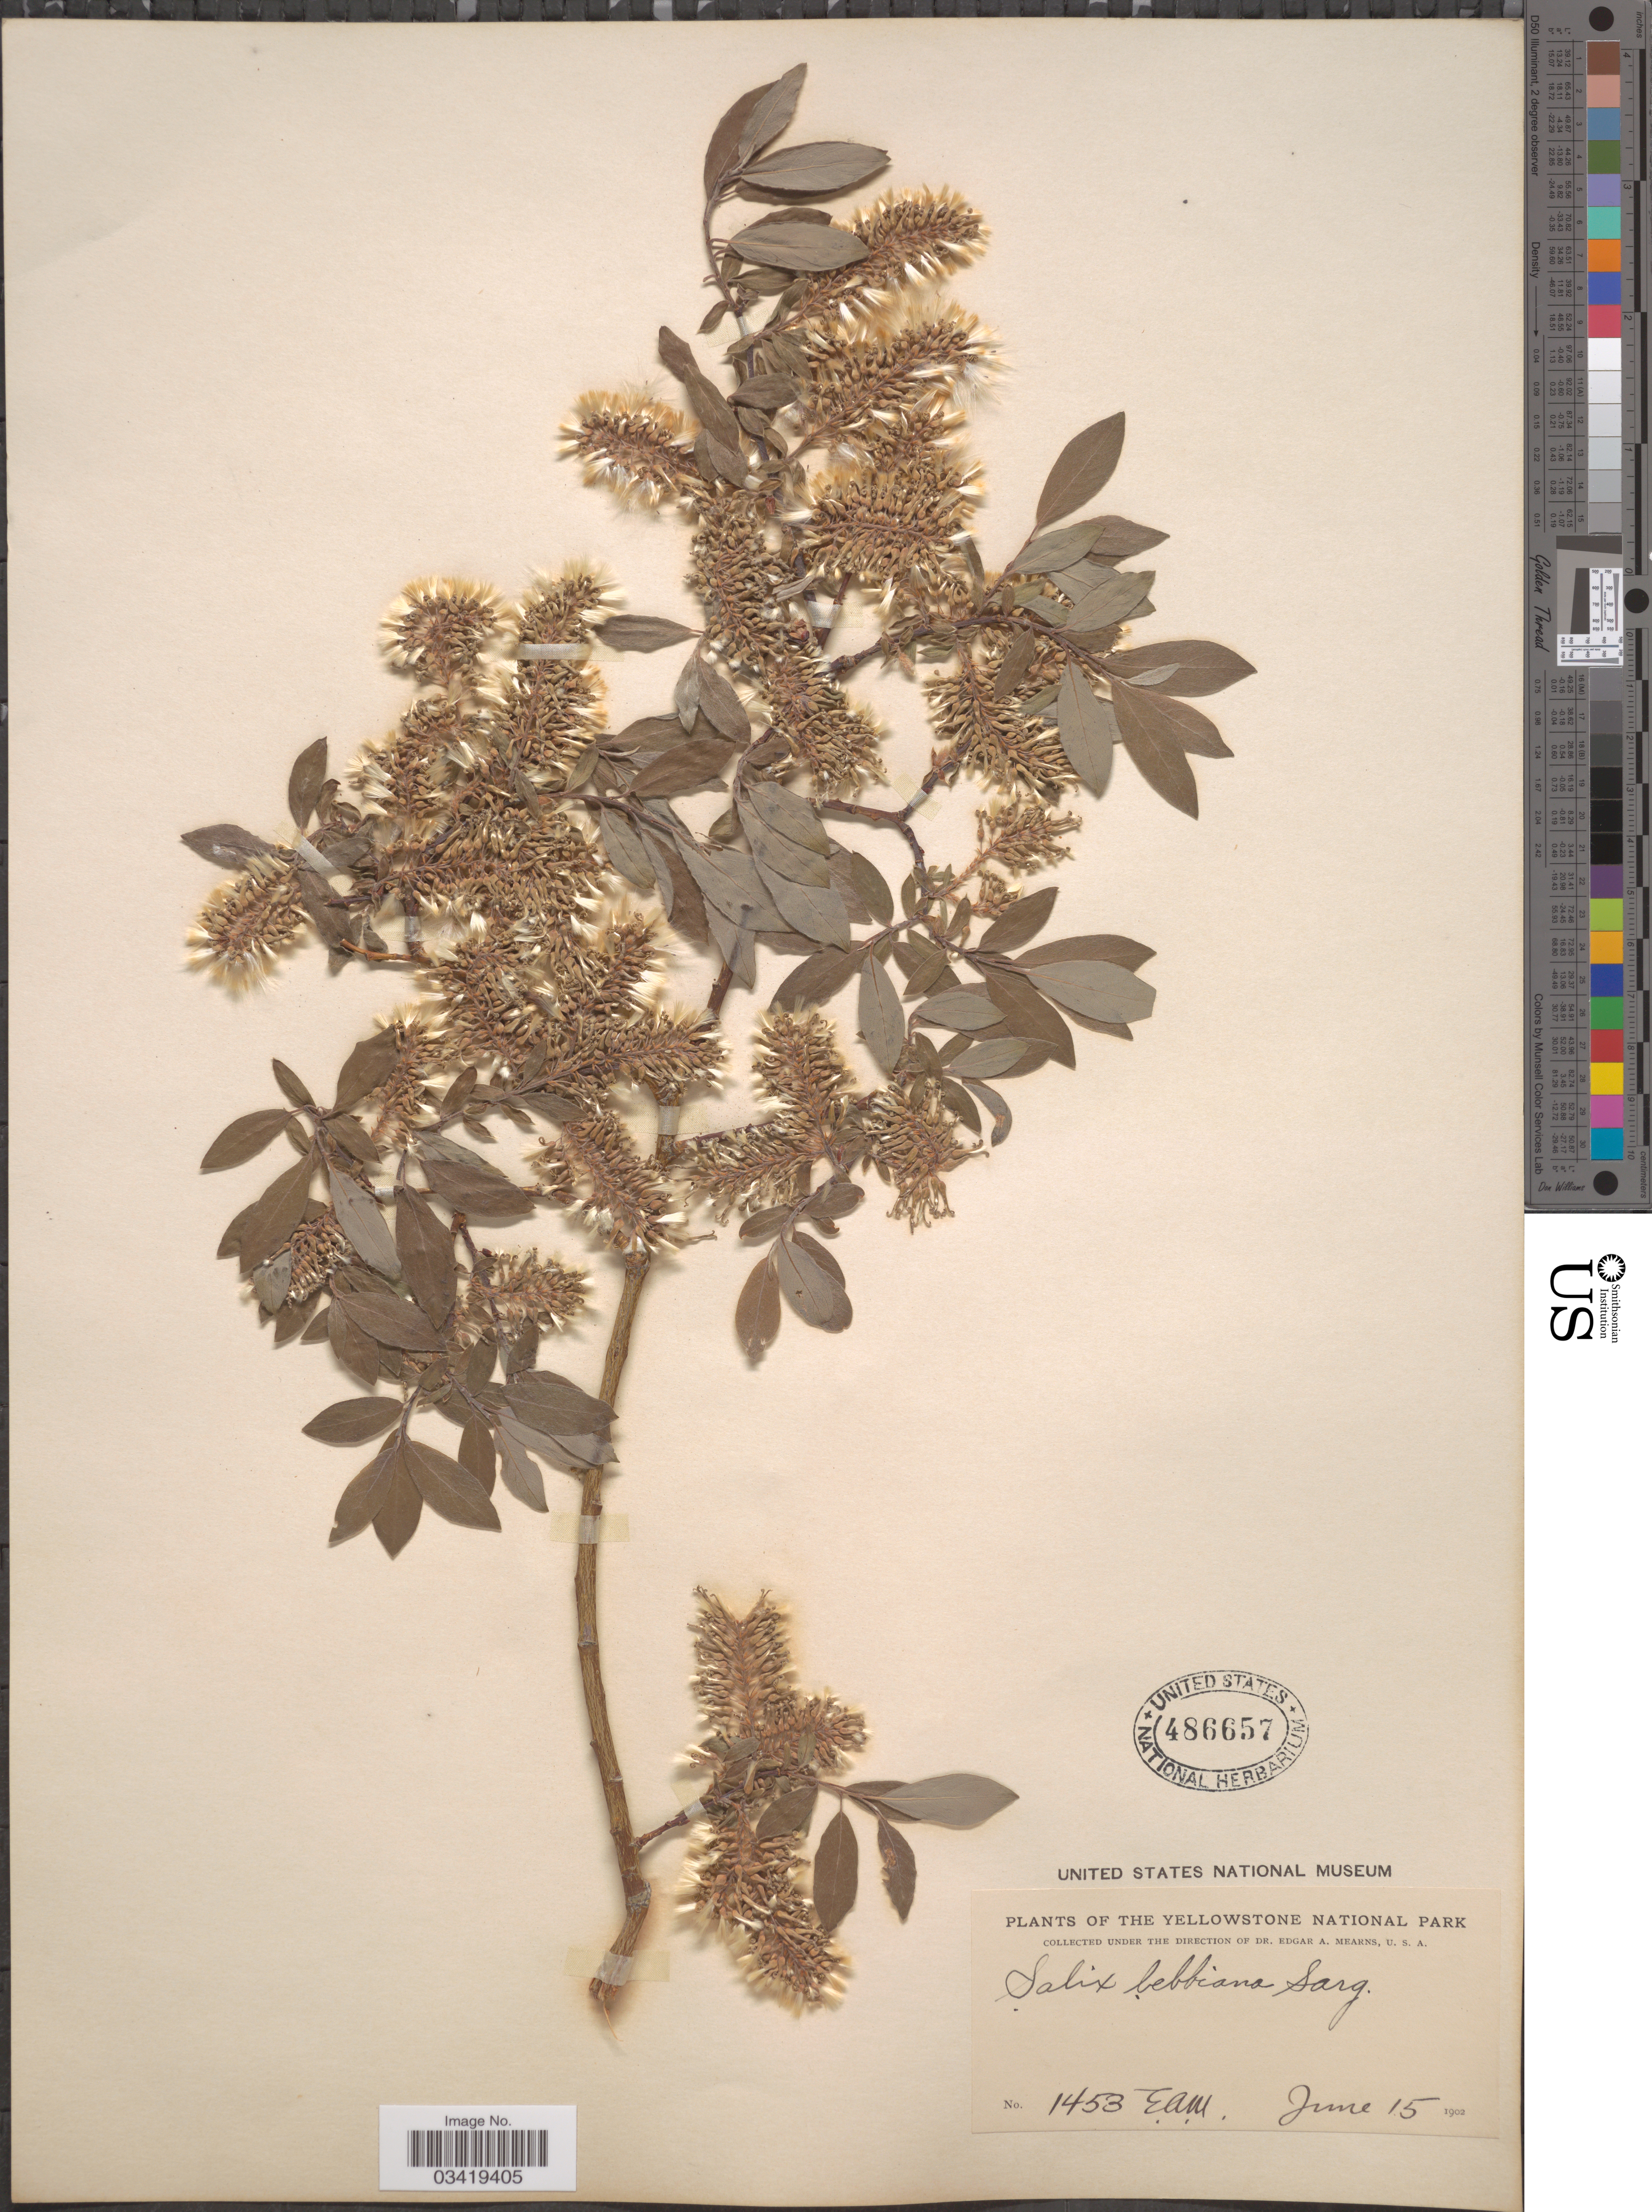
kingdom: Plantae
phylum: Tracheophyta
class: Magnoliopsida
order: Malpighiales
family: Salicaceae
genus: Salix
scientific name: Salix bebbiana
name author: Sarg.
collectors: E. A. Mearns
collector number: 1453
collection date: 1902-06-15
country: United States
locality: The Yellowstone National Park.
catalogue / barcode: US 486657